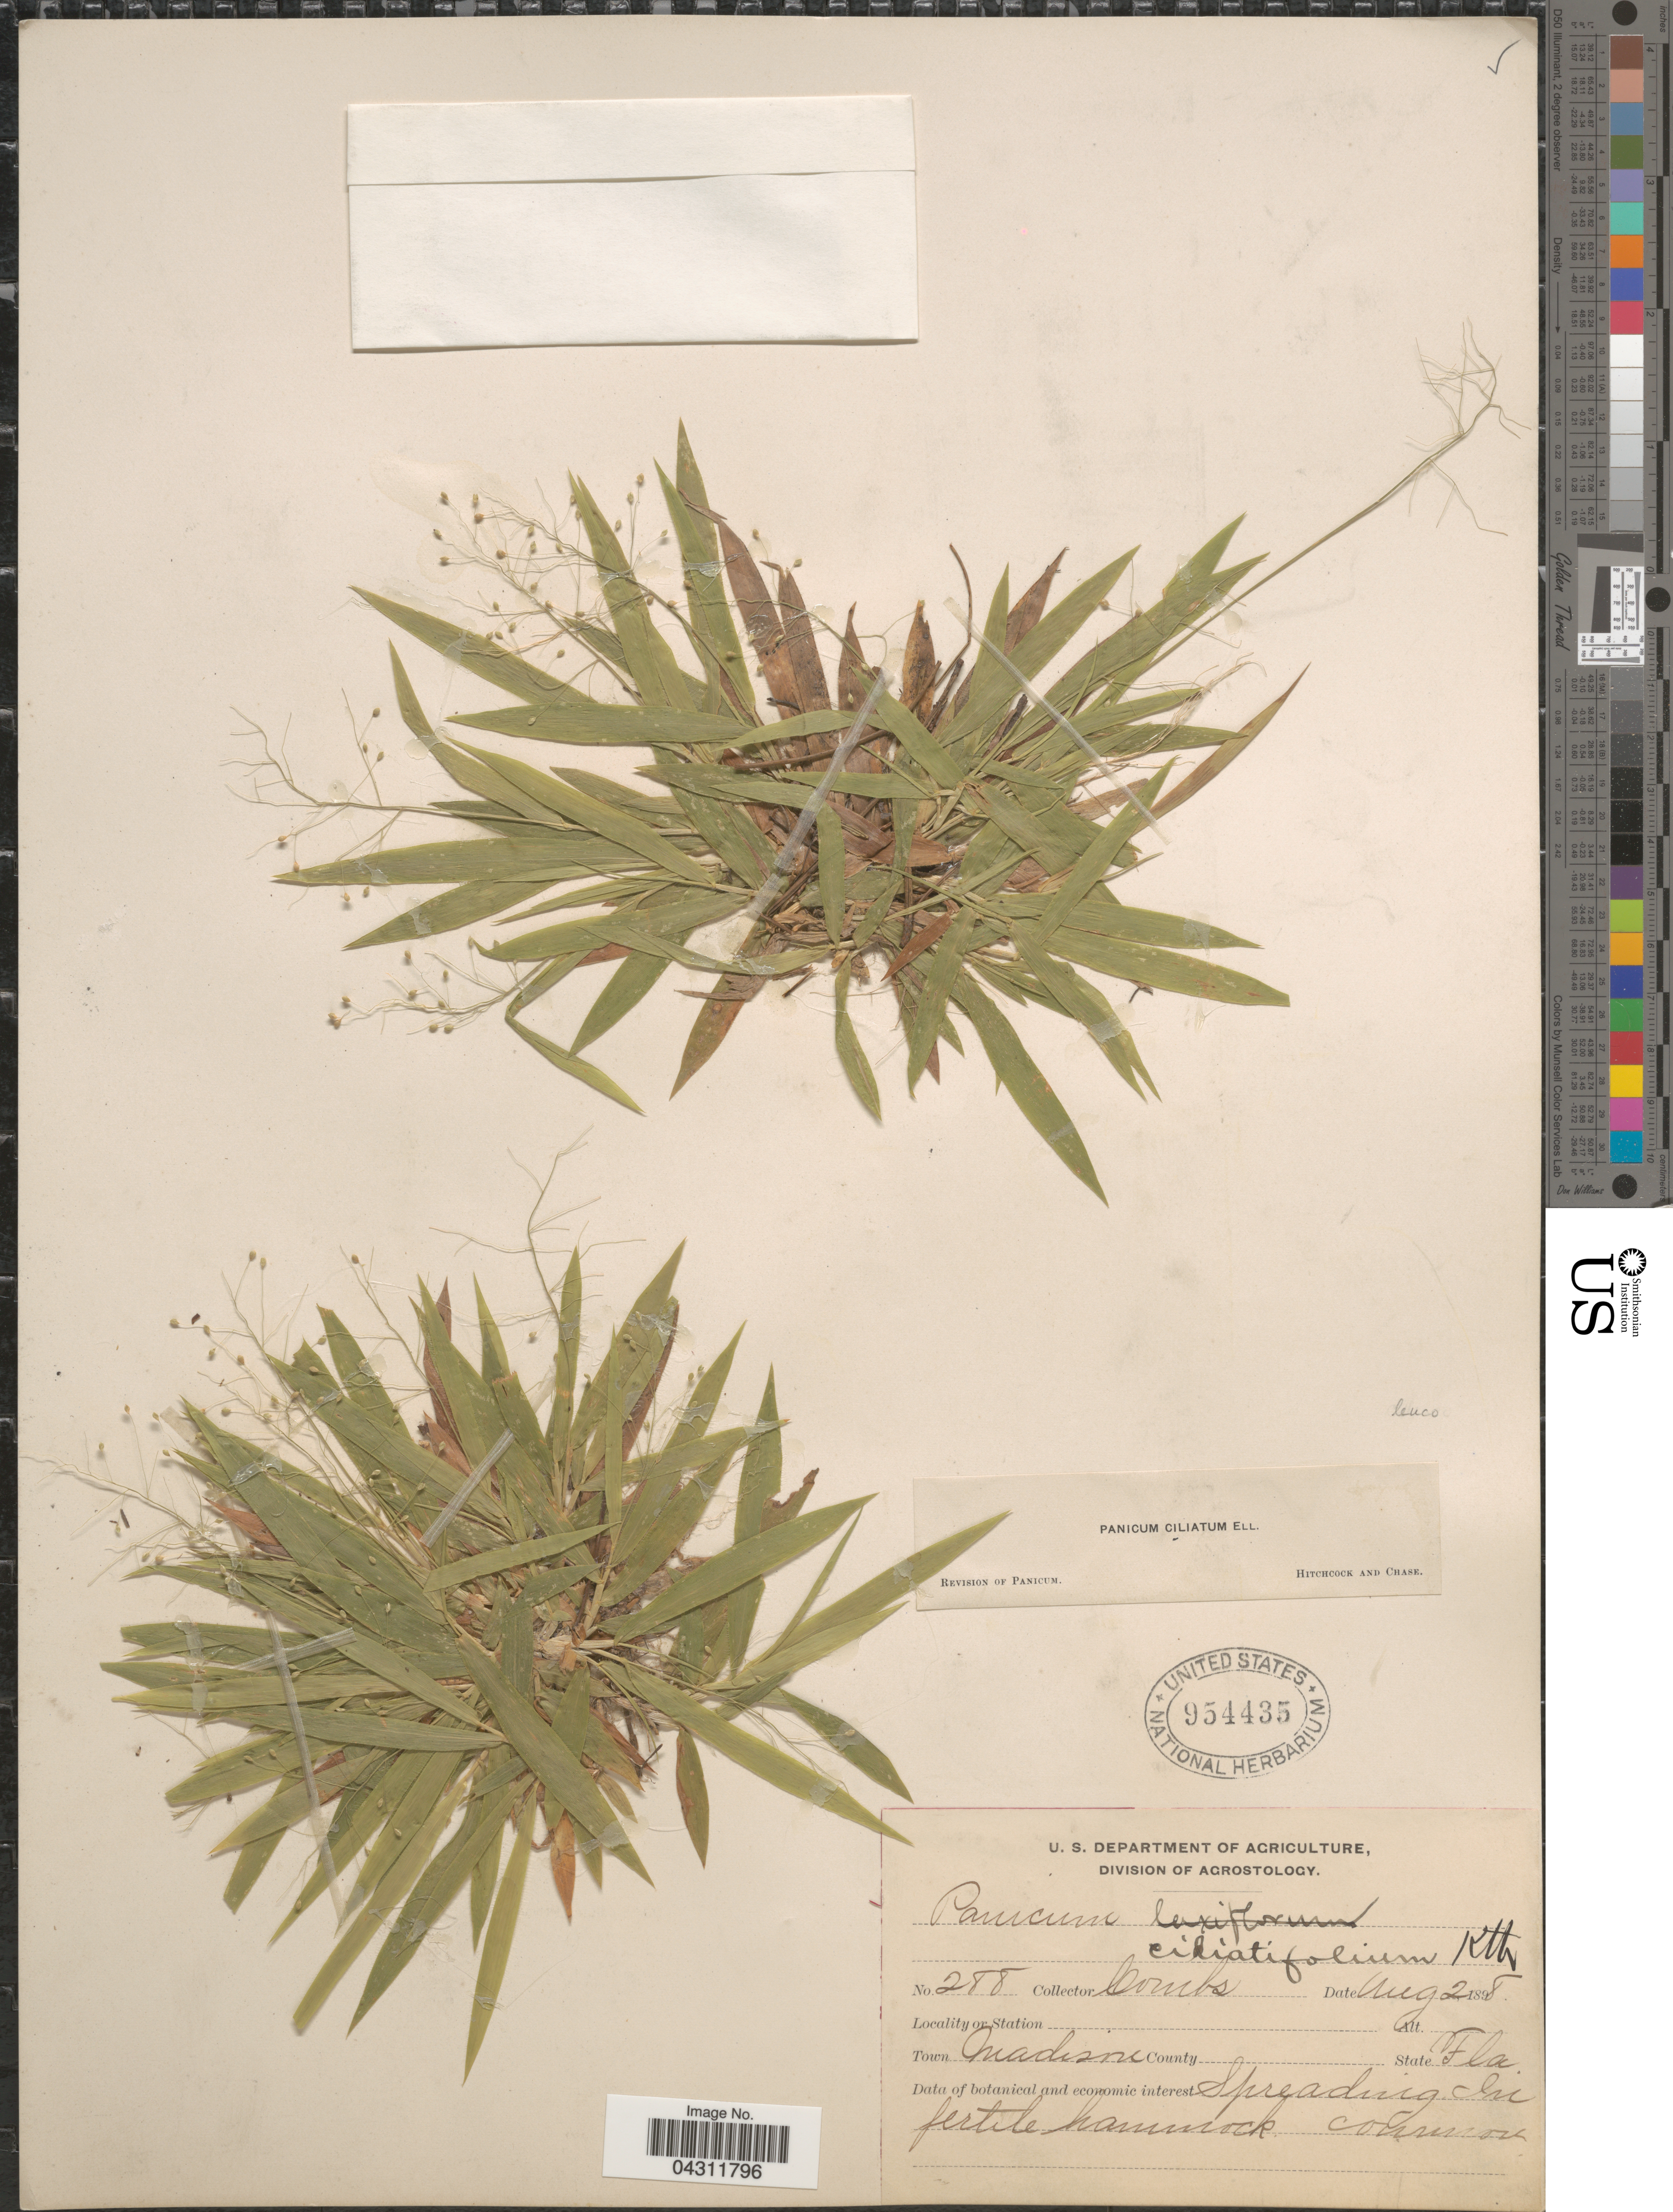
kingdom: Plantae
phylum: Tracheophyta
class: Liliopsida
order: Poales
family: Poaceae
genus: Dichanthelium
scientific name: Dichanthelium strigosum var. leucoblepharis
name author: (Trin.) Freckmann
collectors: -. Combs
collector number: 288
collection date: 1898-08-02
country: United States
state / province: Florida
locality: Town Madison.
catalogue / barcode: US 954435